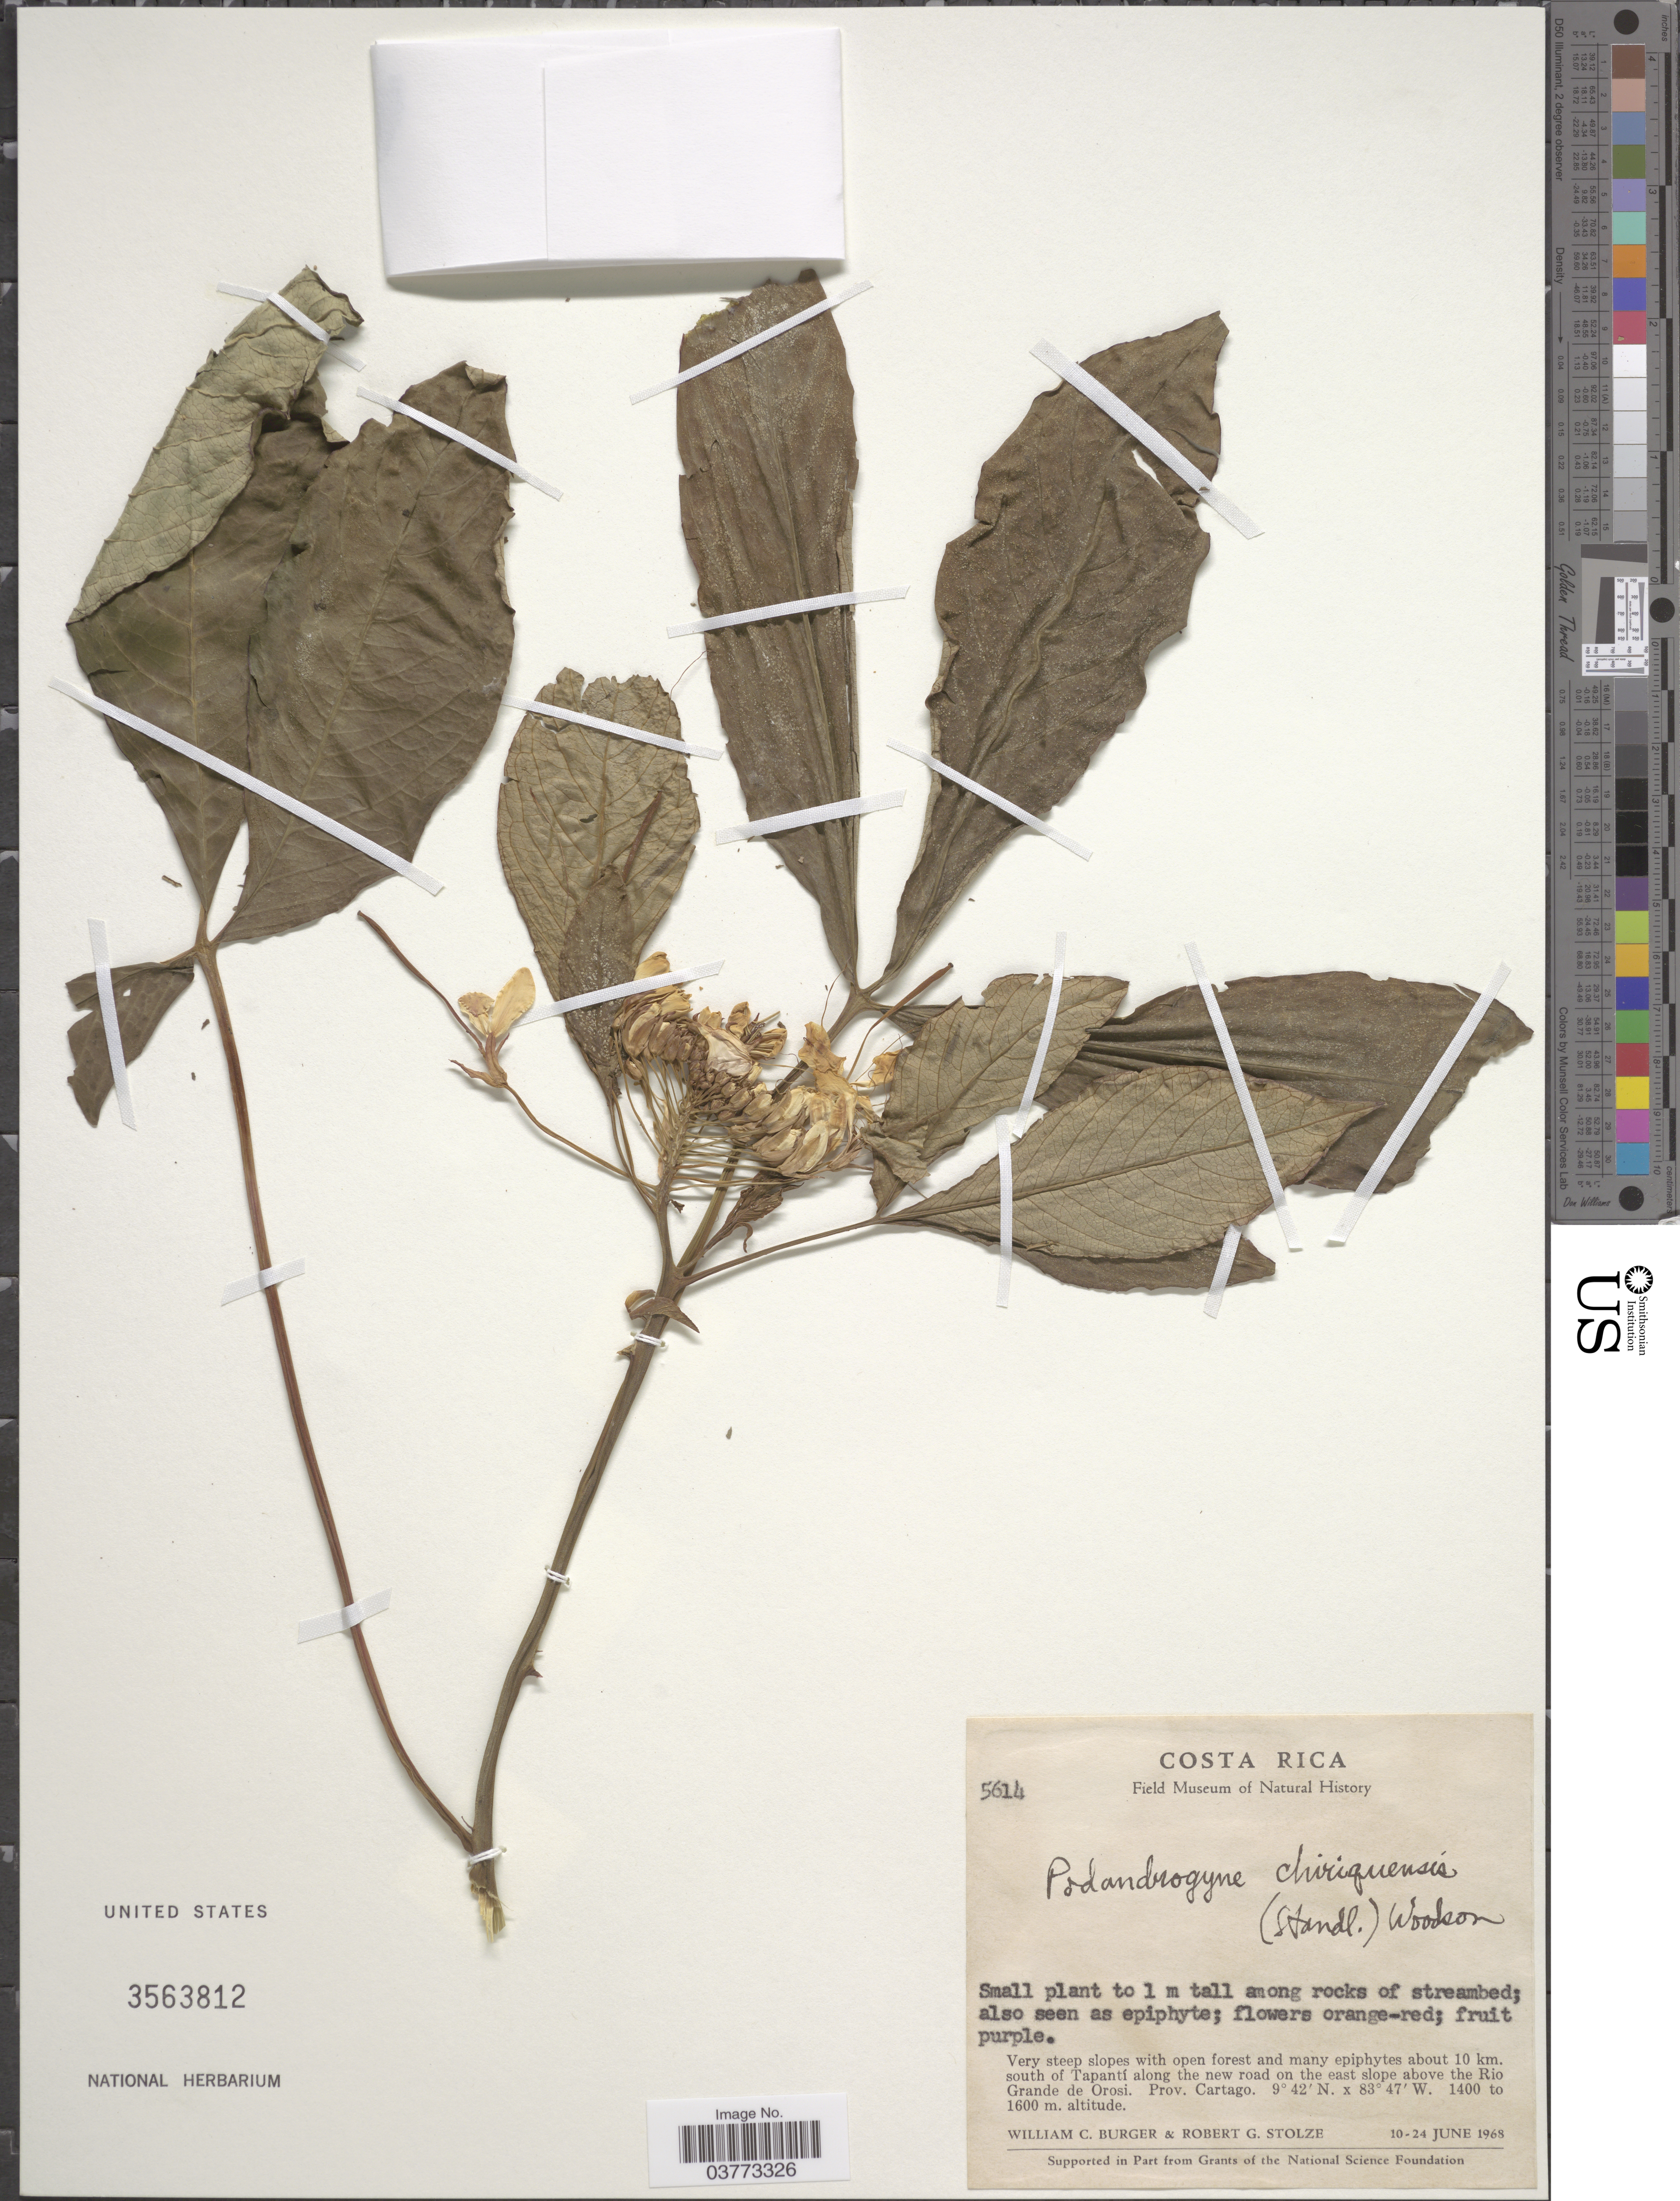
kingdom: Plantae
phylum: Tracheophyta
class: Magnoliopsida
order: Brassicales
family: Cleomaceae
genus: Podandrogyne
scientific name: Podandrogyne chiriquensis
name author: (Standl.) Woodson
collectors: W. Burger & R. G. Stolze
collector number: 5614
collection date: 1968-06-10/1968-06-24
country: Costa Rica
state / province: Cartago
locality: About 10 km. south of Tapantí along the new road on the east slope above the Rio Grande de Orosi.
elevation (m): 1400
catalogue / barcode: US 3563812